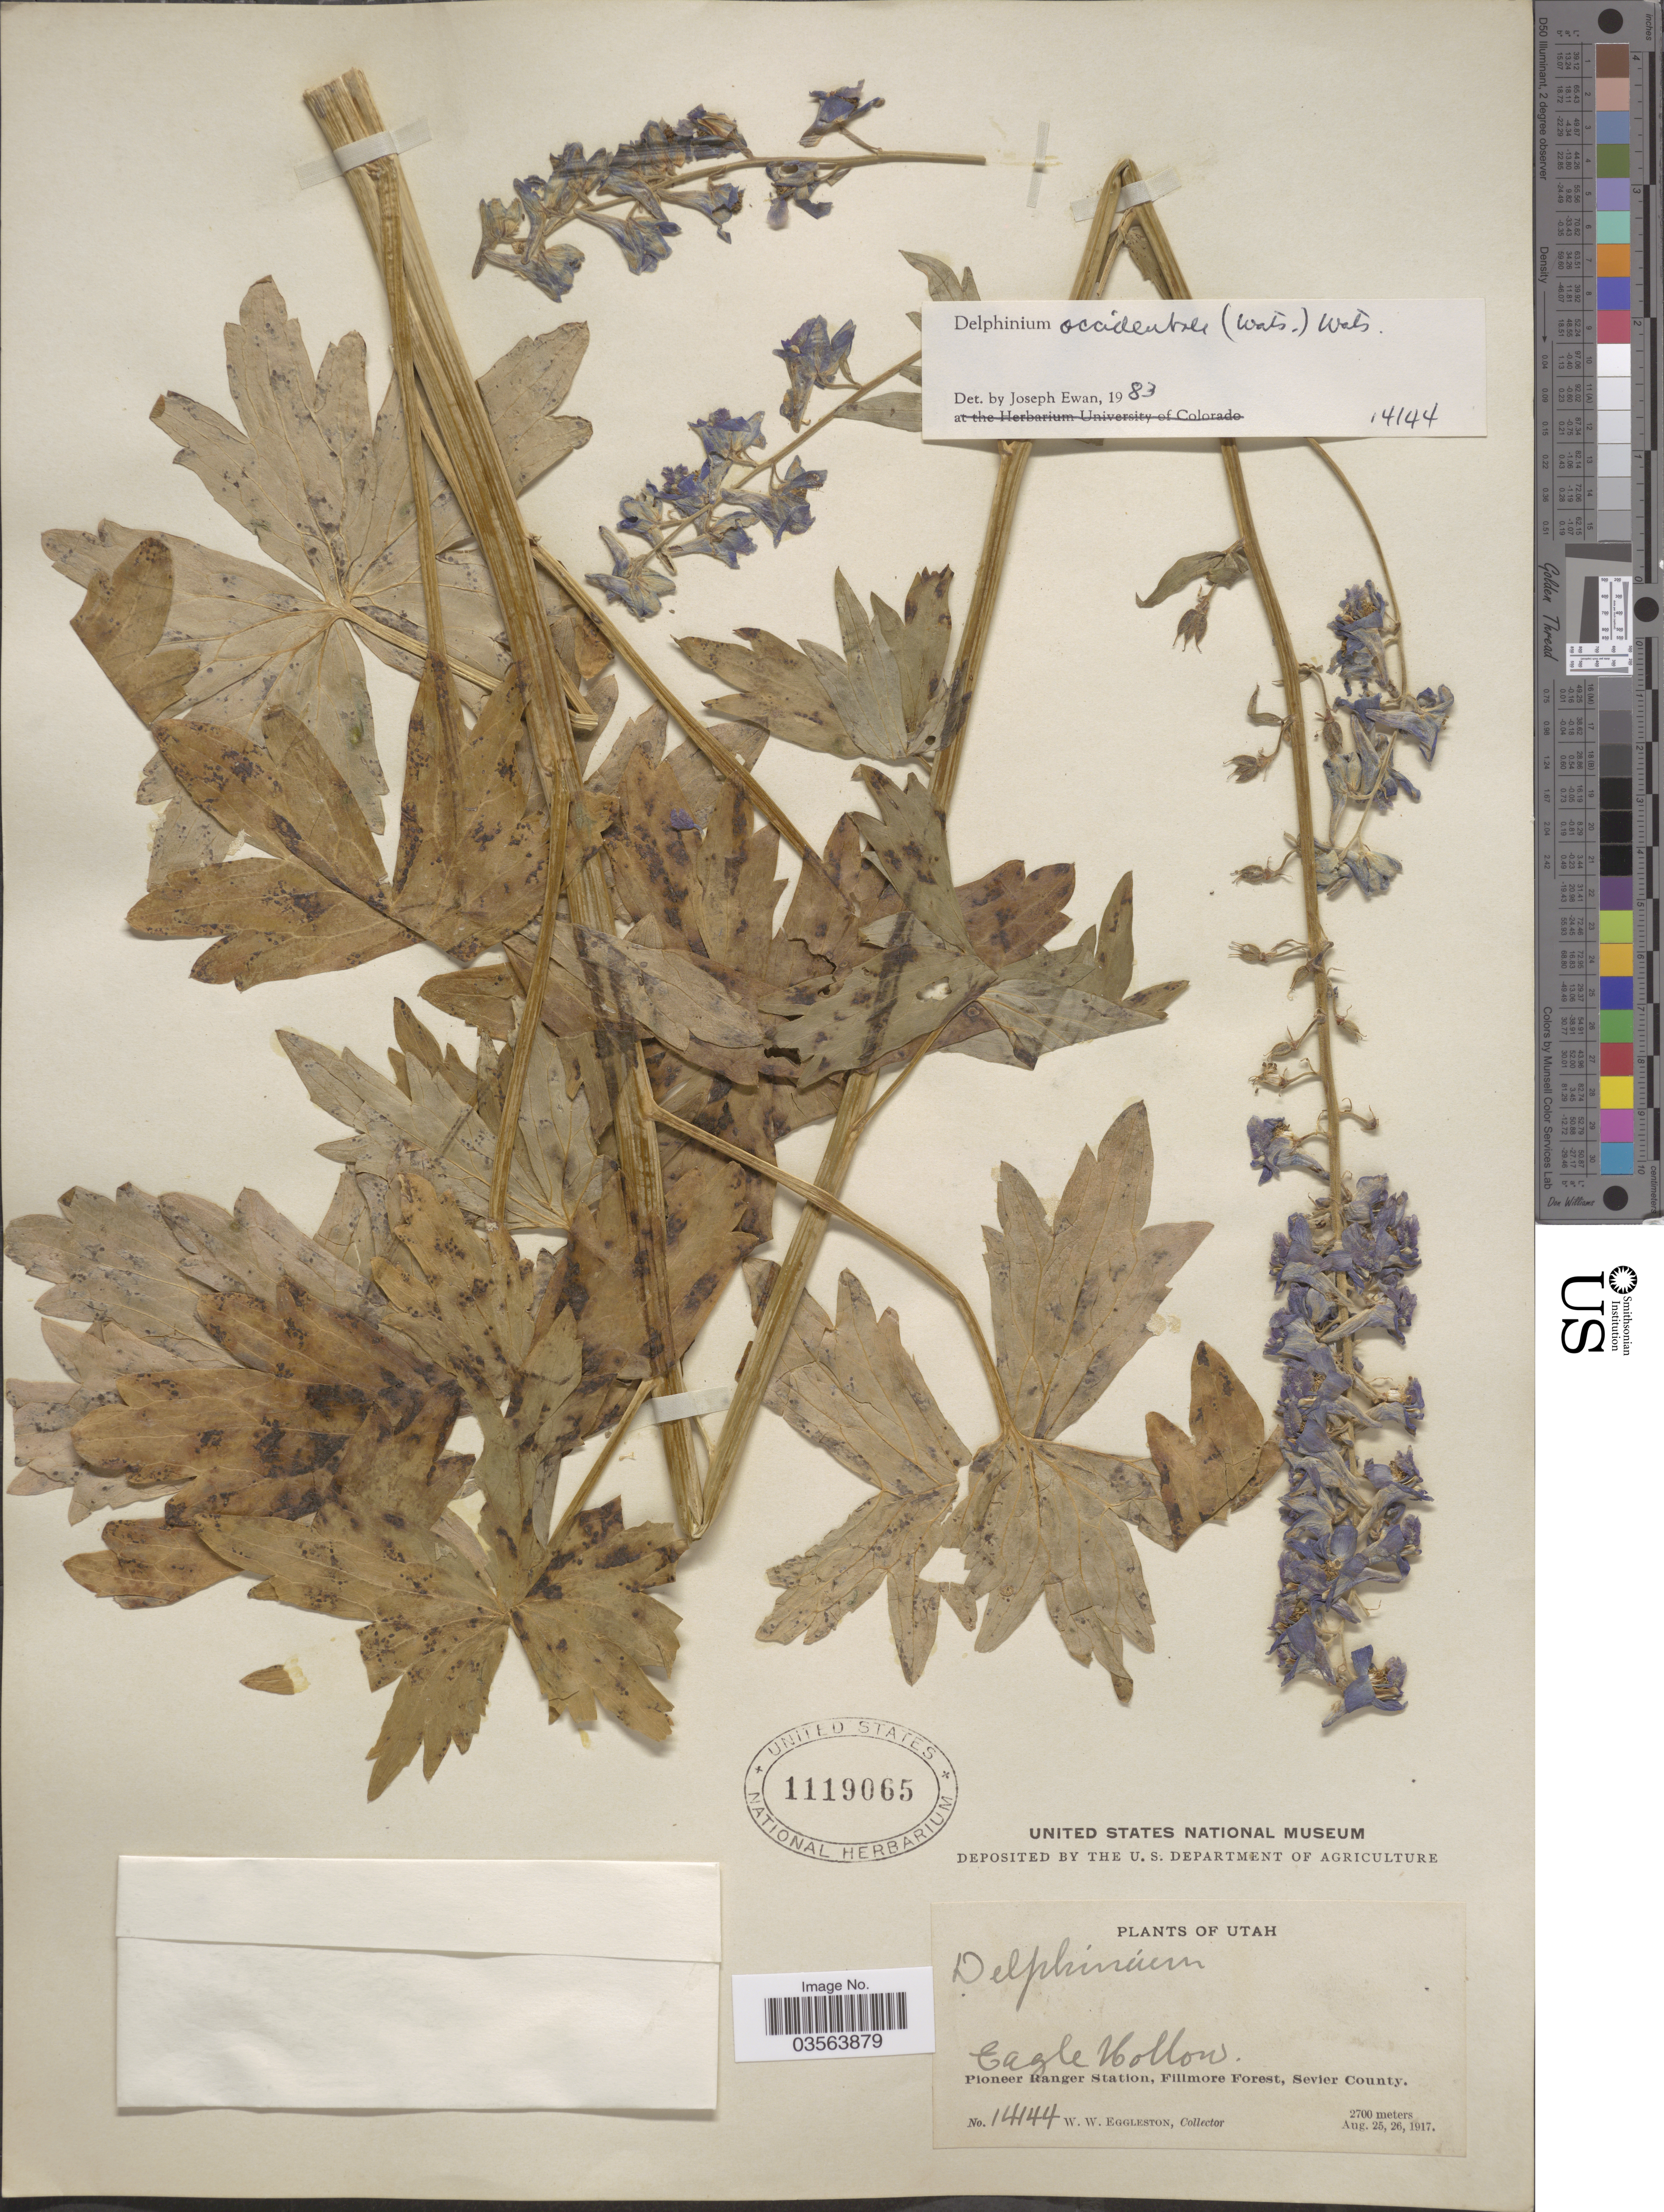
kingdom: Plantae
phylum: Tracheophyta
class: Magnoliopsida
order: Ranunculales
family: Ranunculaceae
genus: Delphinium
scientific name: Delphinium x occidentale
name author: (S. Watson) S. Watson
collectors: W. W. Eggleston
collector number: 14144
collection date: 1917-08-25/1917-08-26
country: United States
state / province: Utah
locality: Eagle Hollow. Pioneer Ranger Station, Fillmore Forest, Sevier County.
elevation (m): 2700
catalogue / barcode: US 1119065